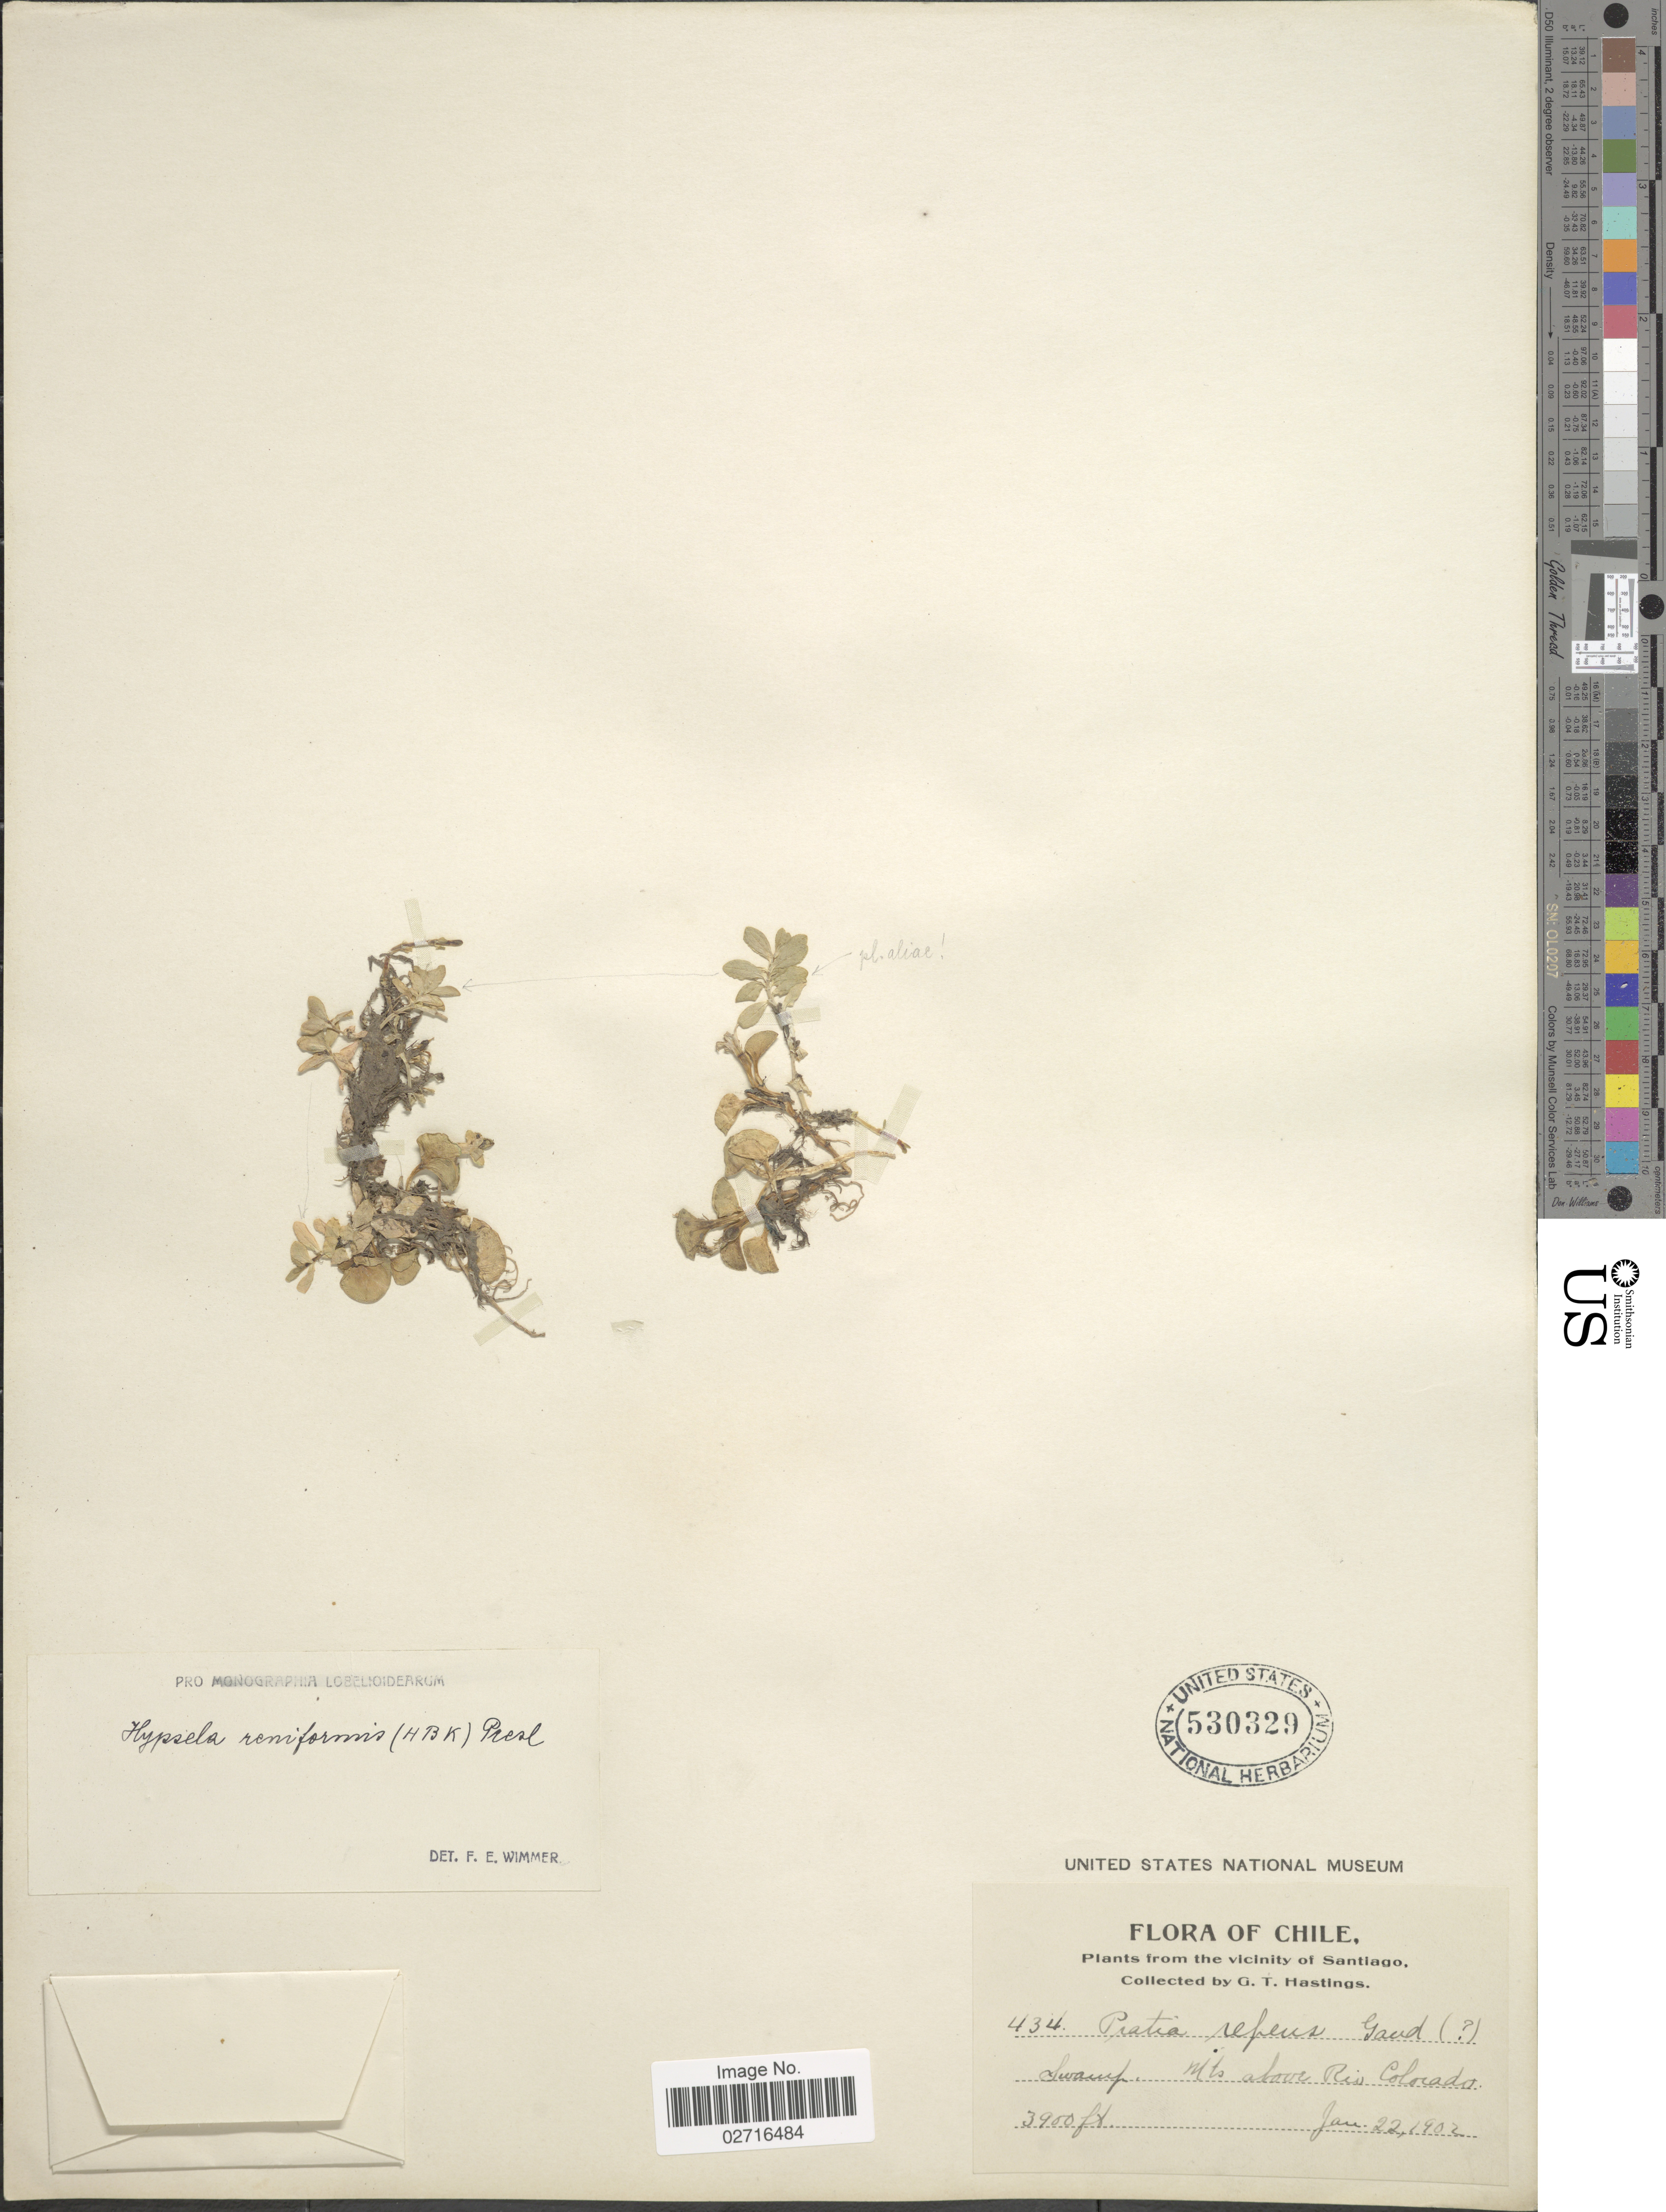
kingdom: Plantae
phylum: Tracheophyta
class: Magnoliopsida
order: Asterales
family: Campanulaceae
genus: Hypsela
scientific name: Hypsela reniformis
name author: (Kunth) C. Presl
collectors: G. Hastings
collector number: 434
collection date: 1902-01-22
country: Chile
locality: The vicinity of Santago, swamp, Mts. above Rio Colorado.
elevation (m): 1189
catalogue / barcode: US 530329